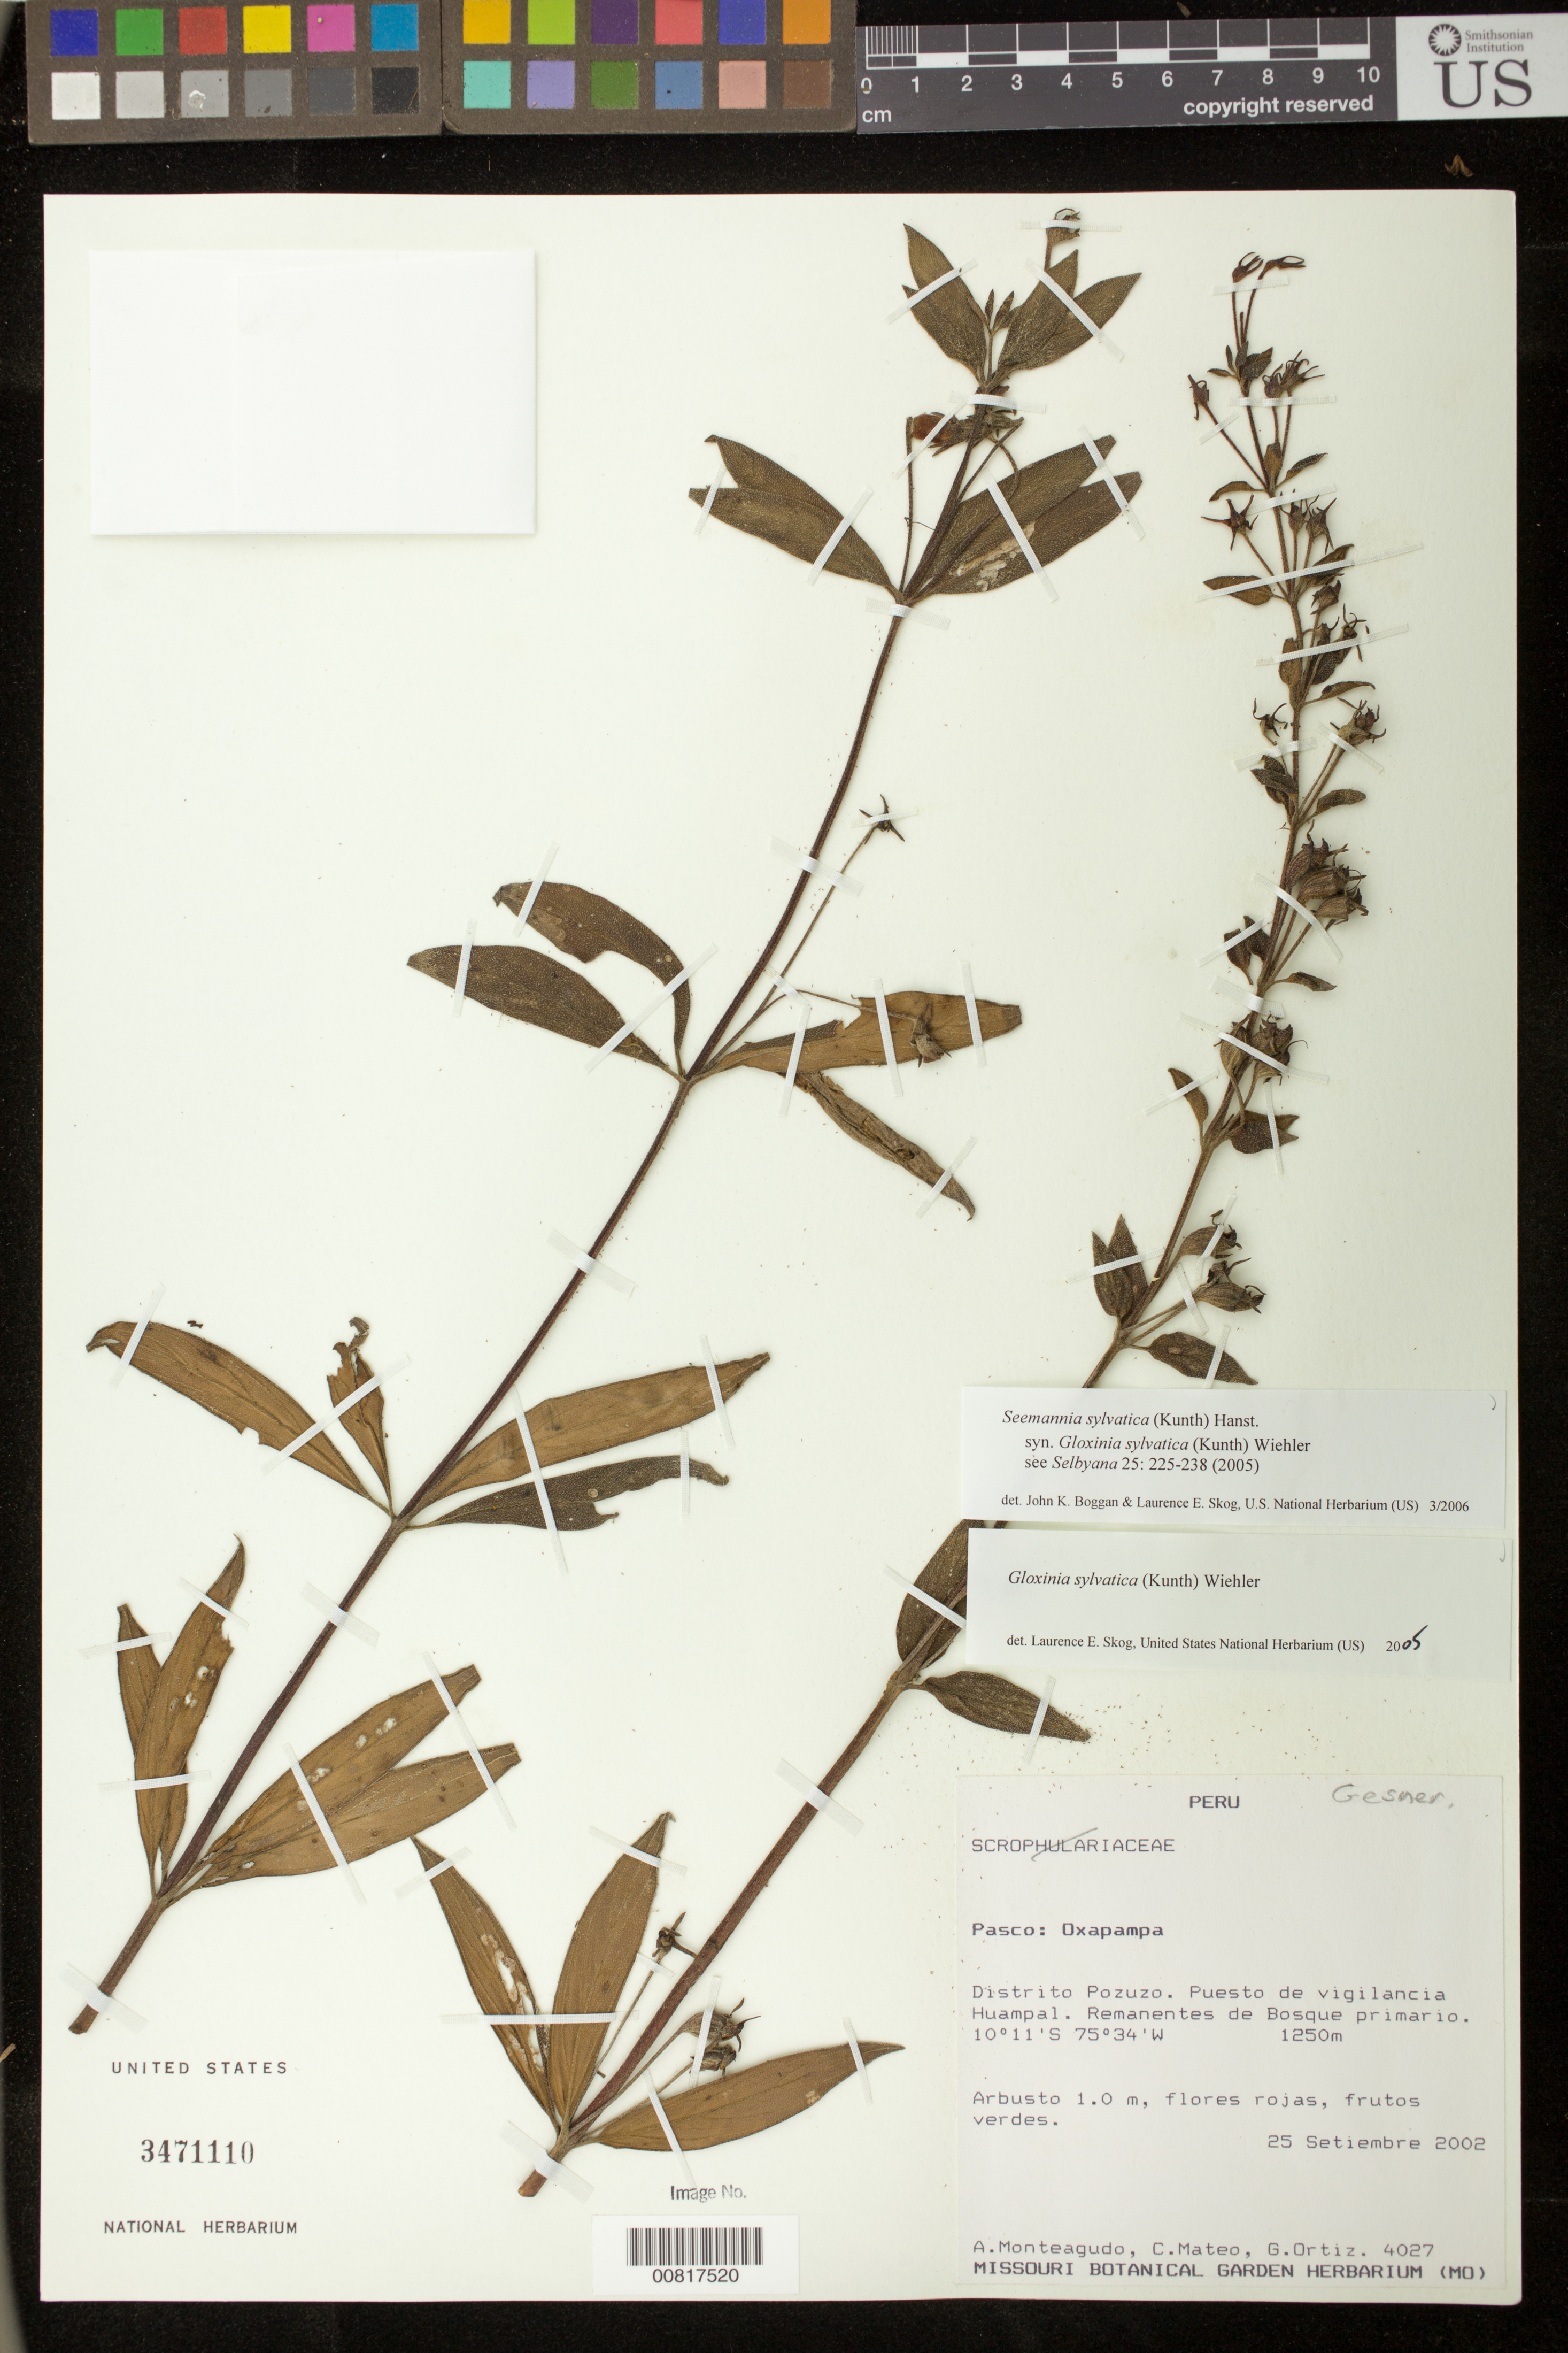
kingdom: Plantae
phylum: Tracheophyta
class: Magnoliopsida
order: Lamiales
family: Gesneriaceae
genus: Seemannia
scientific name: Seemannia sylvatica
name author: (Kunth) Hanst.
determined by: Boggan, J. K.; Skog, L. E.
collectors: A. Monteagudo, C. Mateo & G. Ortiz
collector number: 4027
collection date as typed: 25 Sep 2002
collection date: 2002-09-25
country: Peru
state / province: Pasco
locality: Pasco: Oxapampa. Distrito Pozuzo. Puesto de vigilancia Huampal.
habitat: Remanentes de bosque primario.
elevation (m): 1250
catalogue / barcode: US 3471110